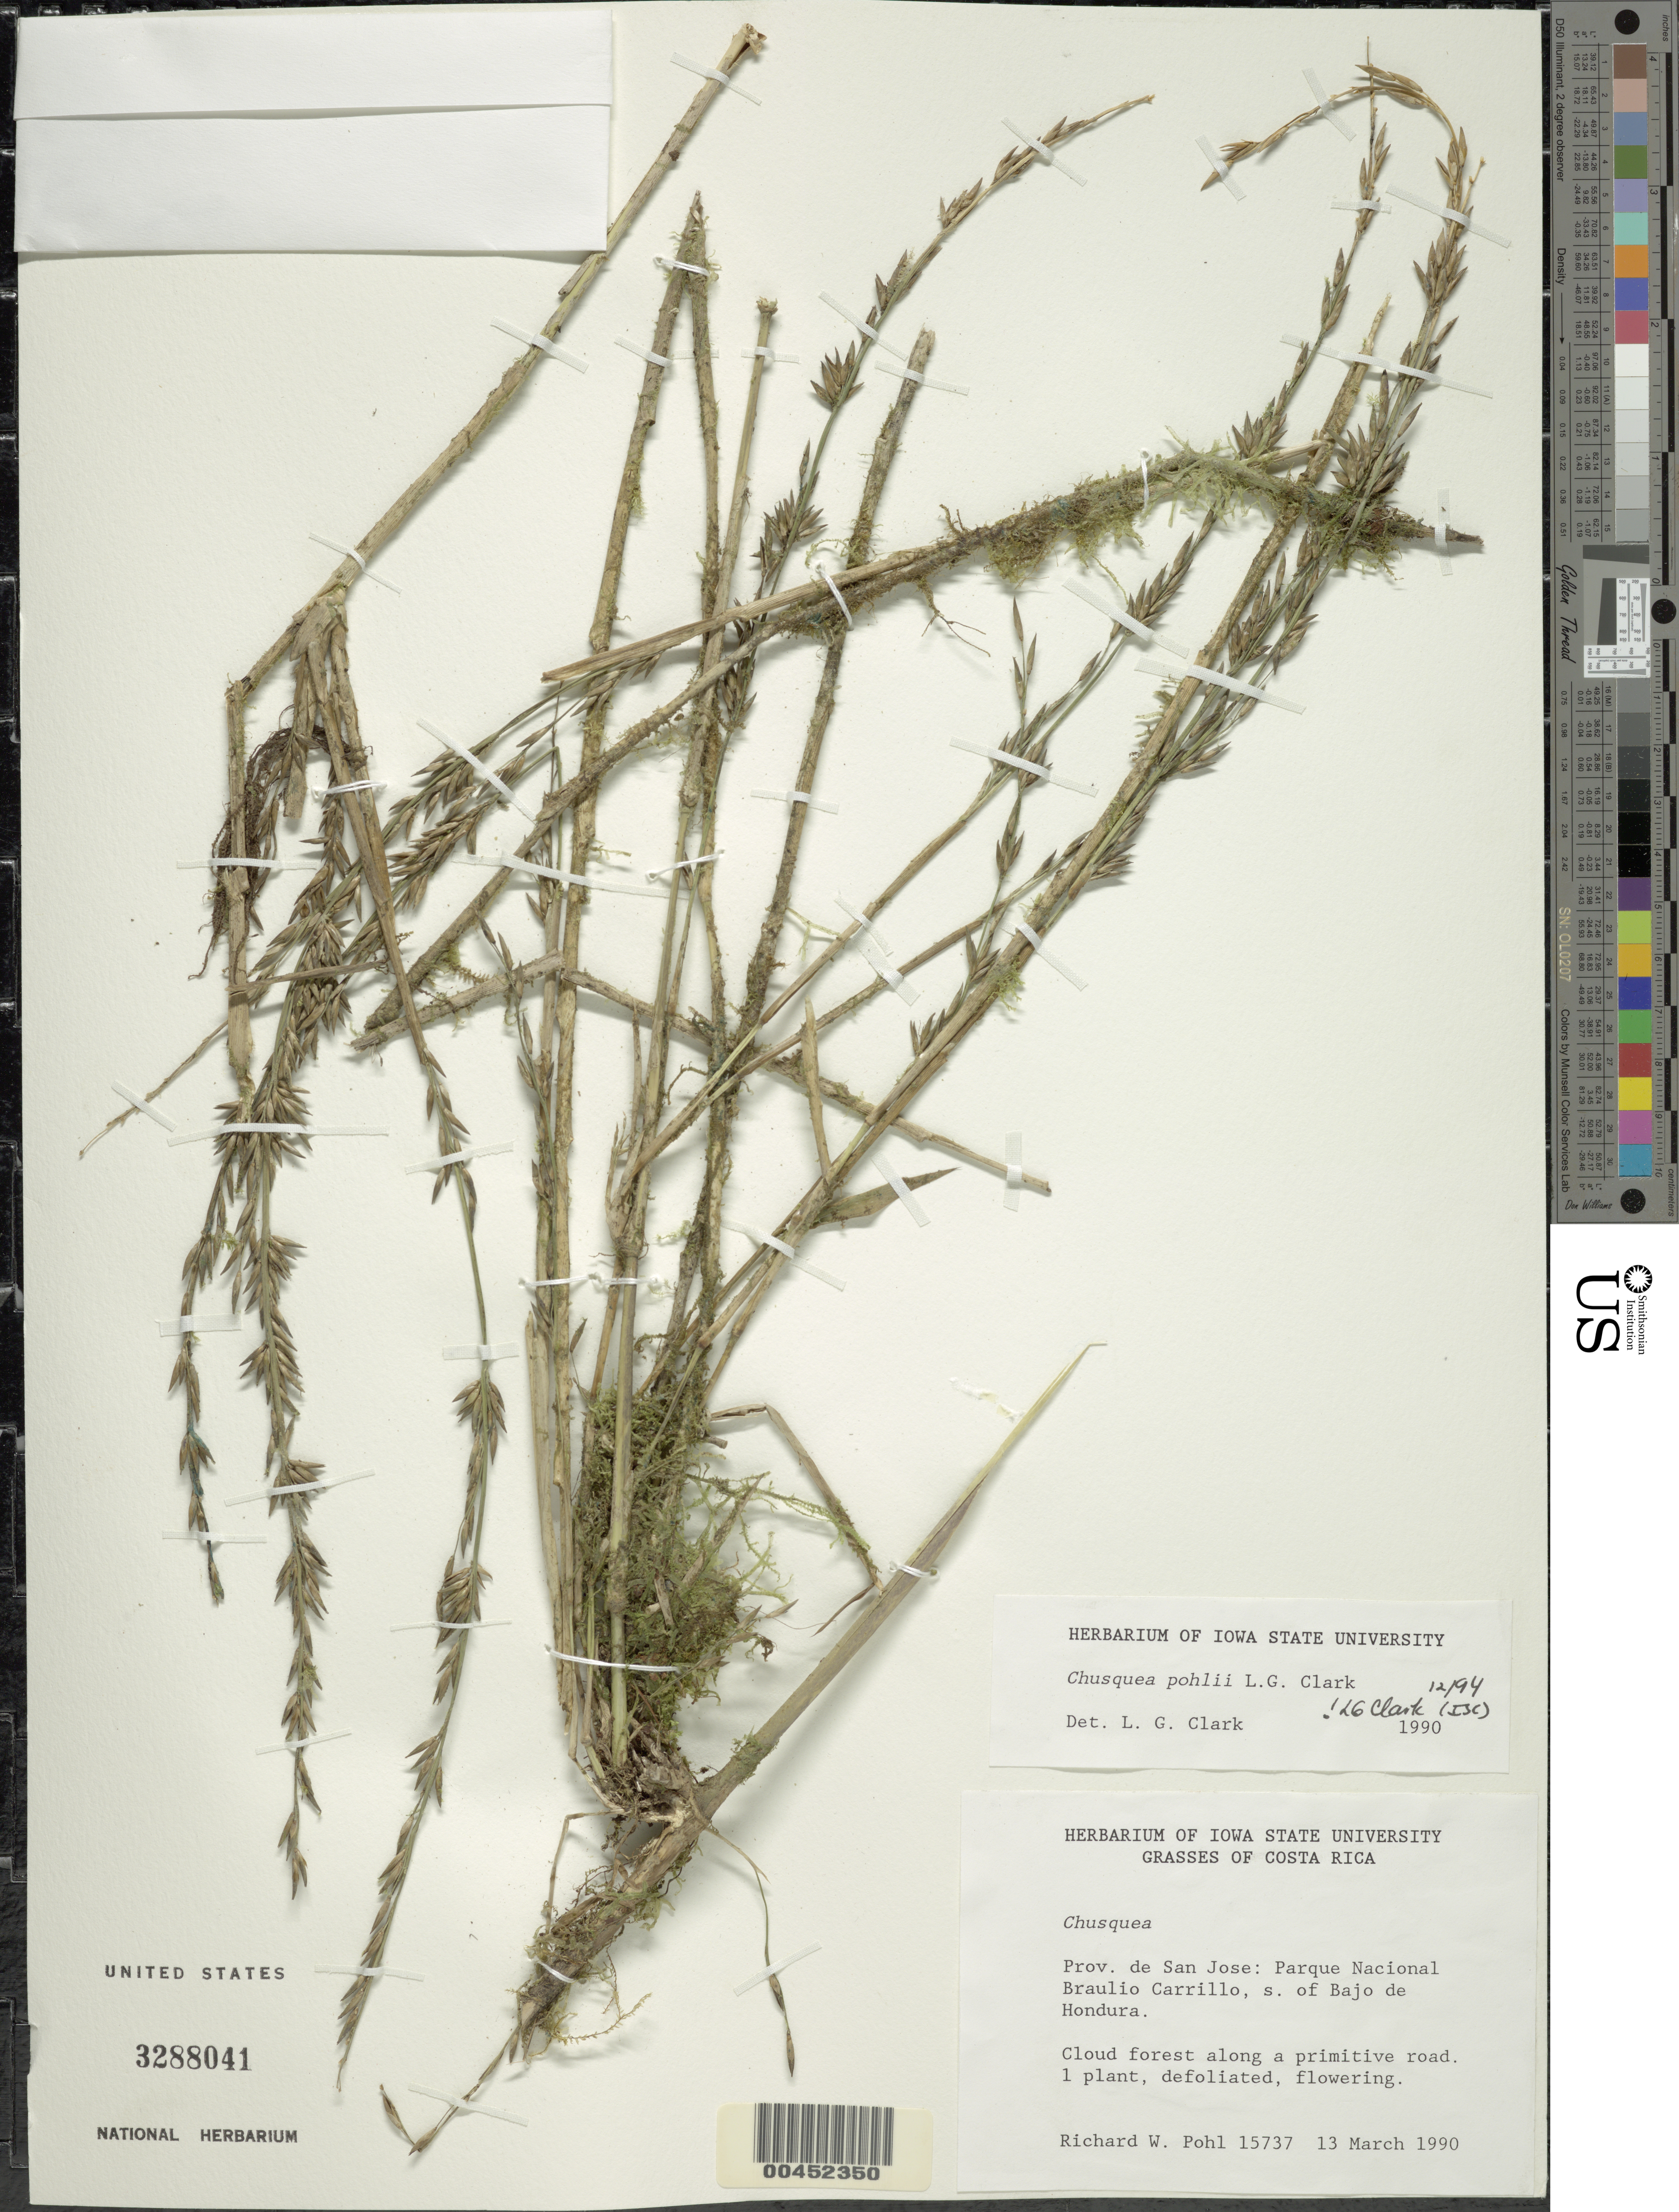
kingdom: Plantae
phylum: Tracheophyta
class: Liliopsida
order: Poales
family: Poaceae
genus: Chusquea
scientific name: Chusquea pohlii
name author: L.G. Clark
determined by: Clark, Lynn G., (ISC), Iowa State University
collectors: R. W. Pohl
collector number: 15737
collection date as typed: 13 Mar 1990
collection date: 1990-03-13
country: Costa Rica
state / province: San José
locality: Parque nacional braulio carrillo, s of bajo de hondura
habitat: Wet cloud forest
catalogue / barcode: US 3288041